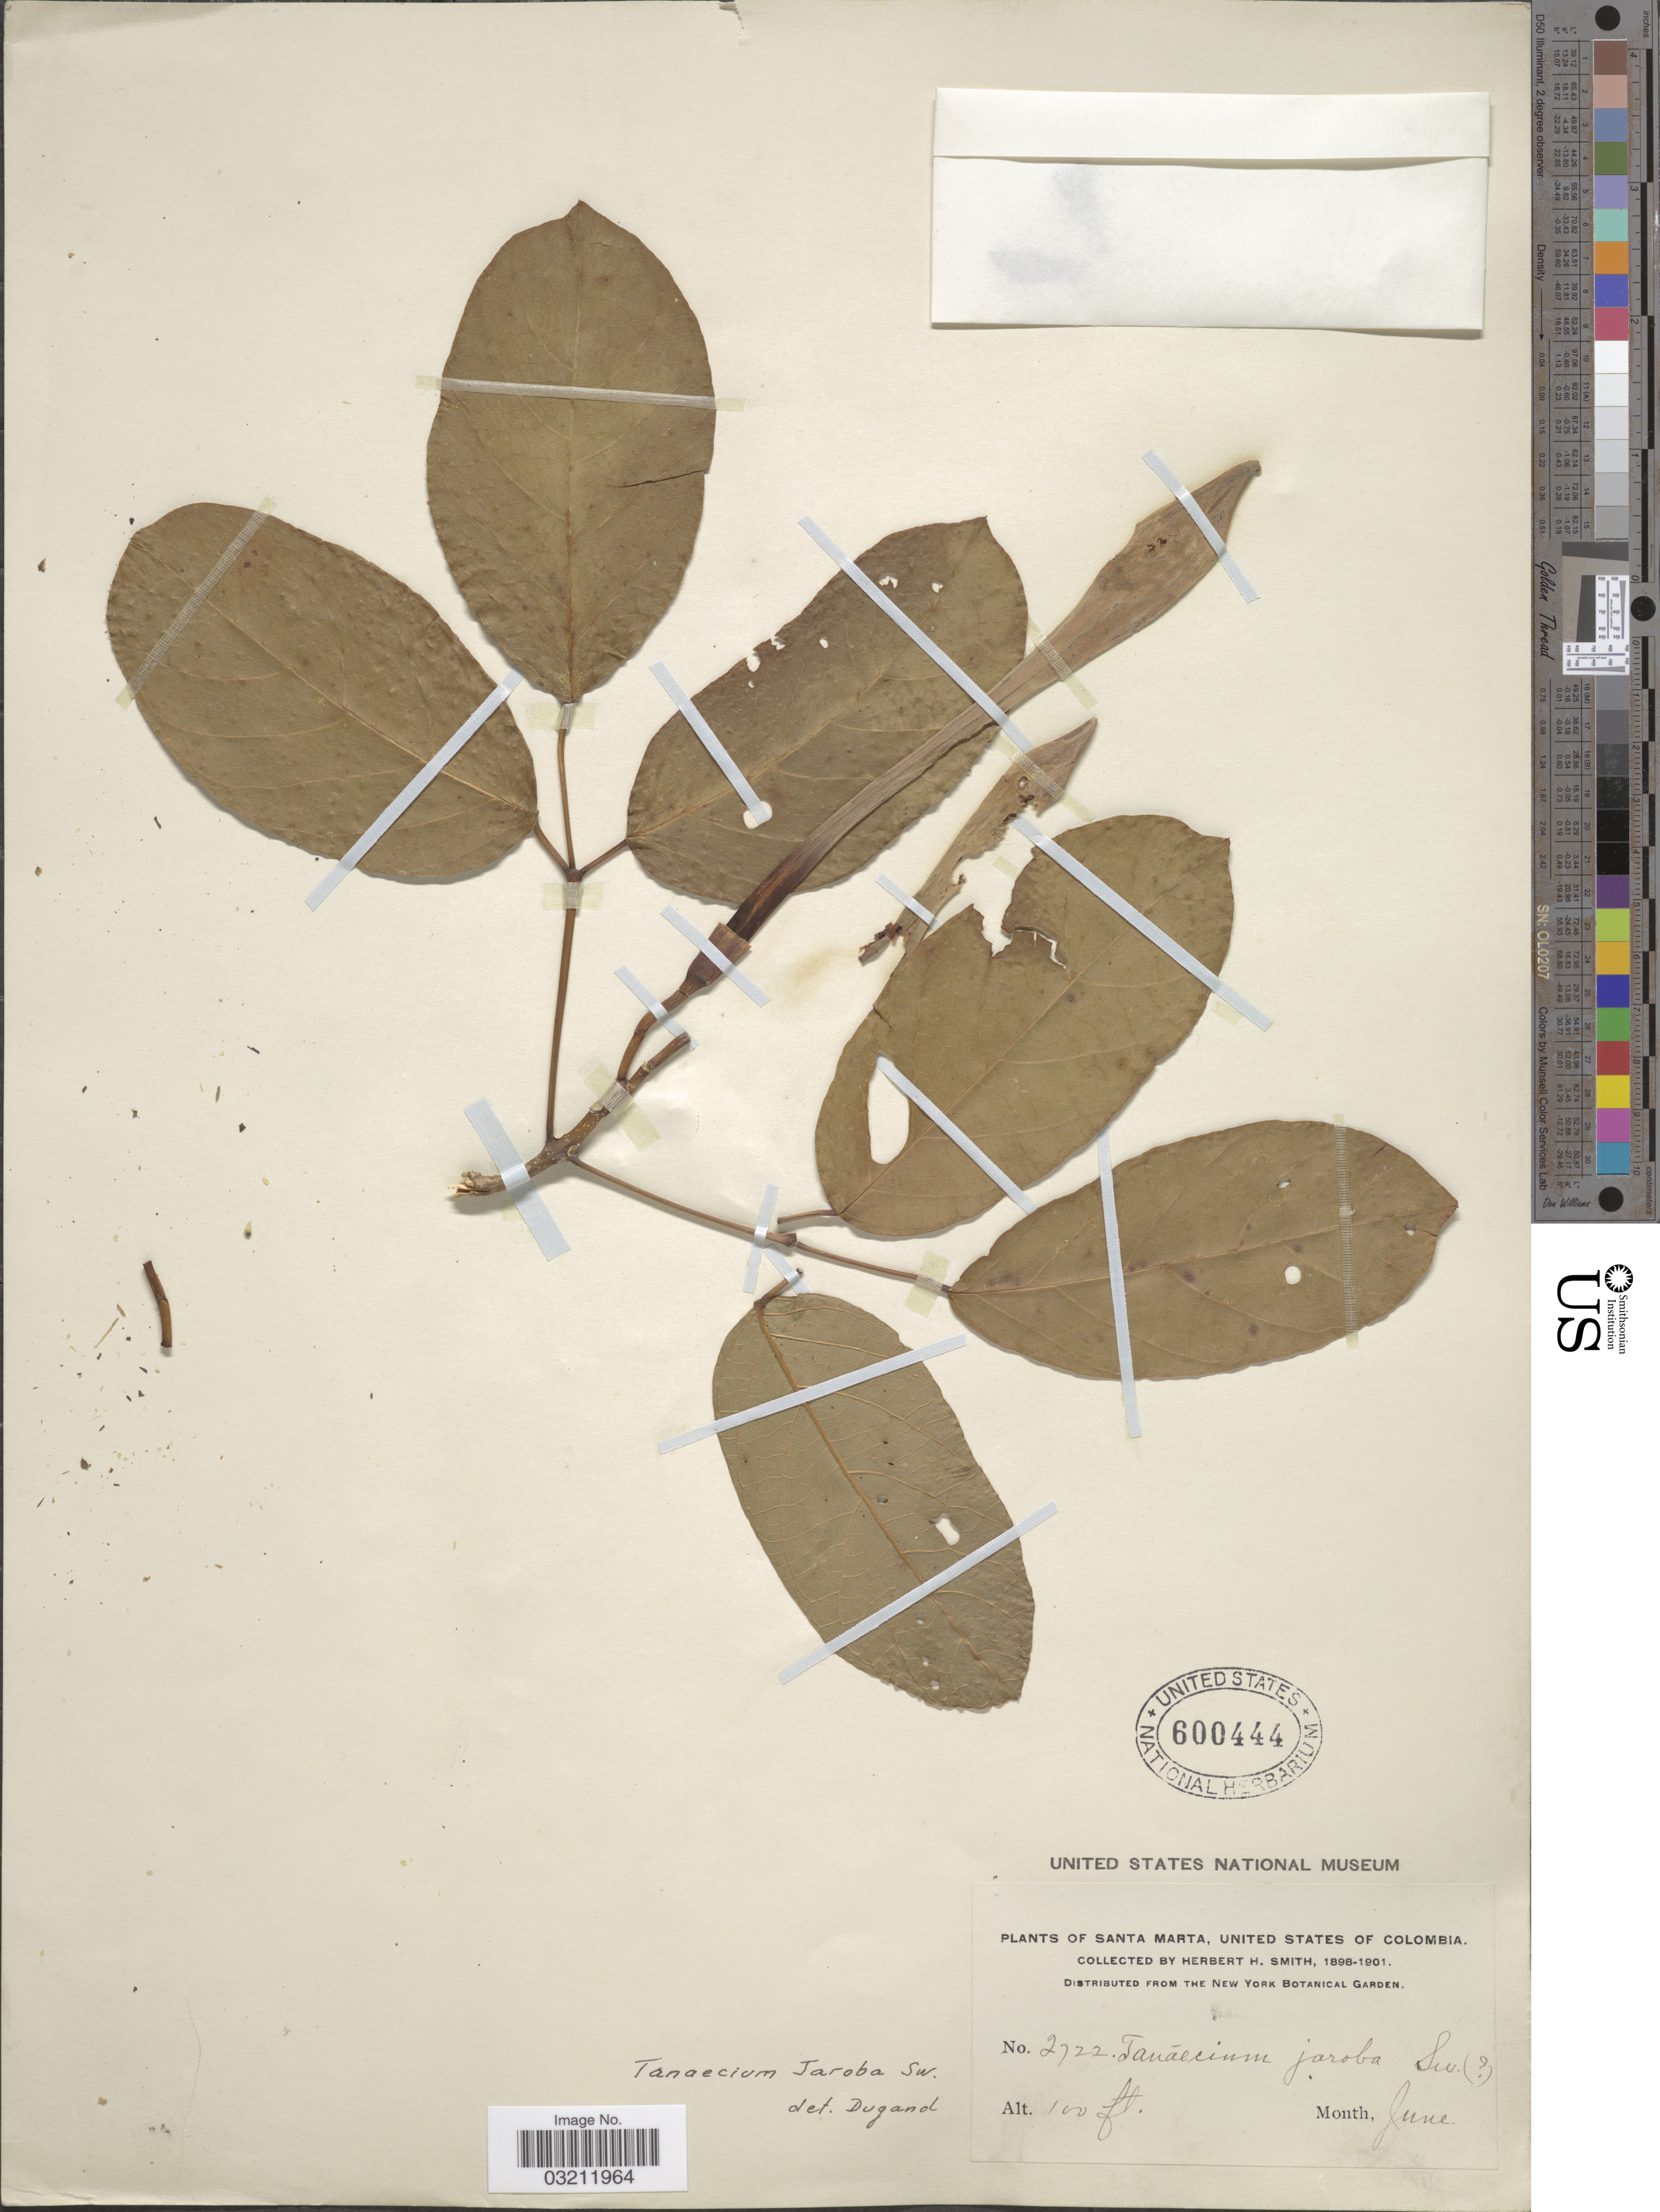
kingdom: Plantae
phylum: Tracheophyta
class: Magnoliopsida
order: Lamiales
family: Bignoniaceae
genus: Tanaecium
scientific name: Tanaecium jaroba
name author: Sw.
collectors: Herbert H. Smith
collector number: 2722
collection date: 1898-06/1901-06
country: Colombia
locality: Santa Marta, United States of Colombia. Tanáecium Jaroba SW.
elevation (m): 30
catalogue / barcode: US 600444